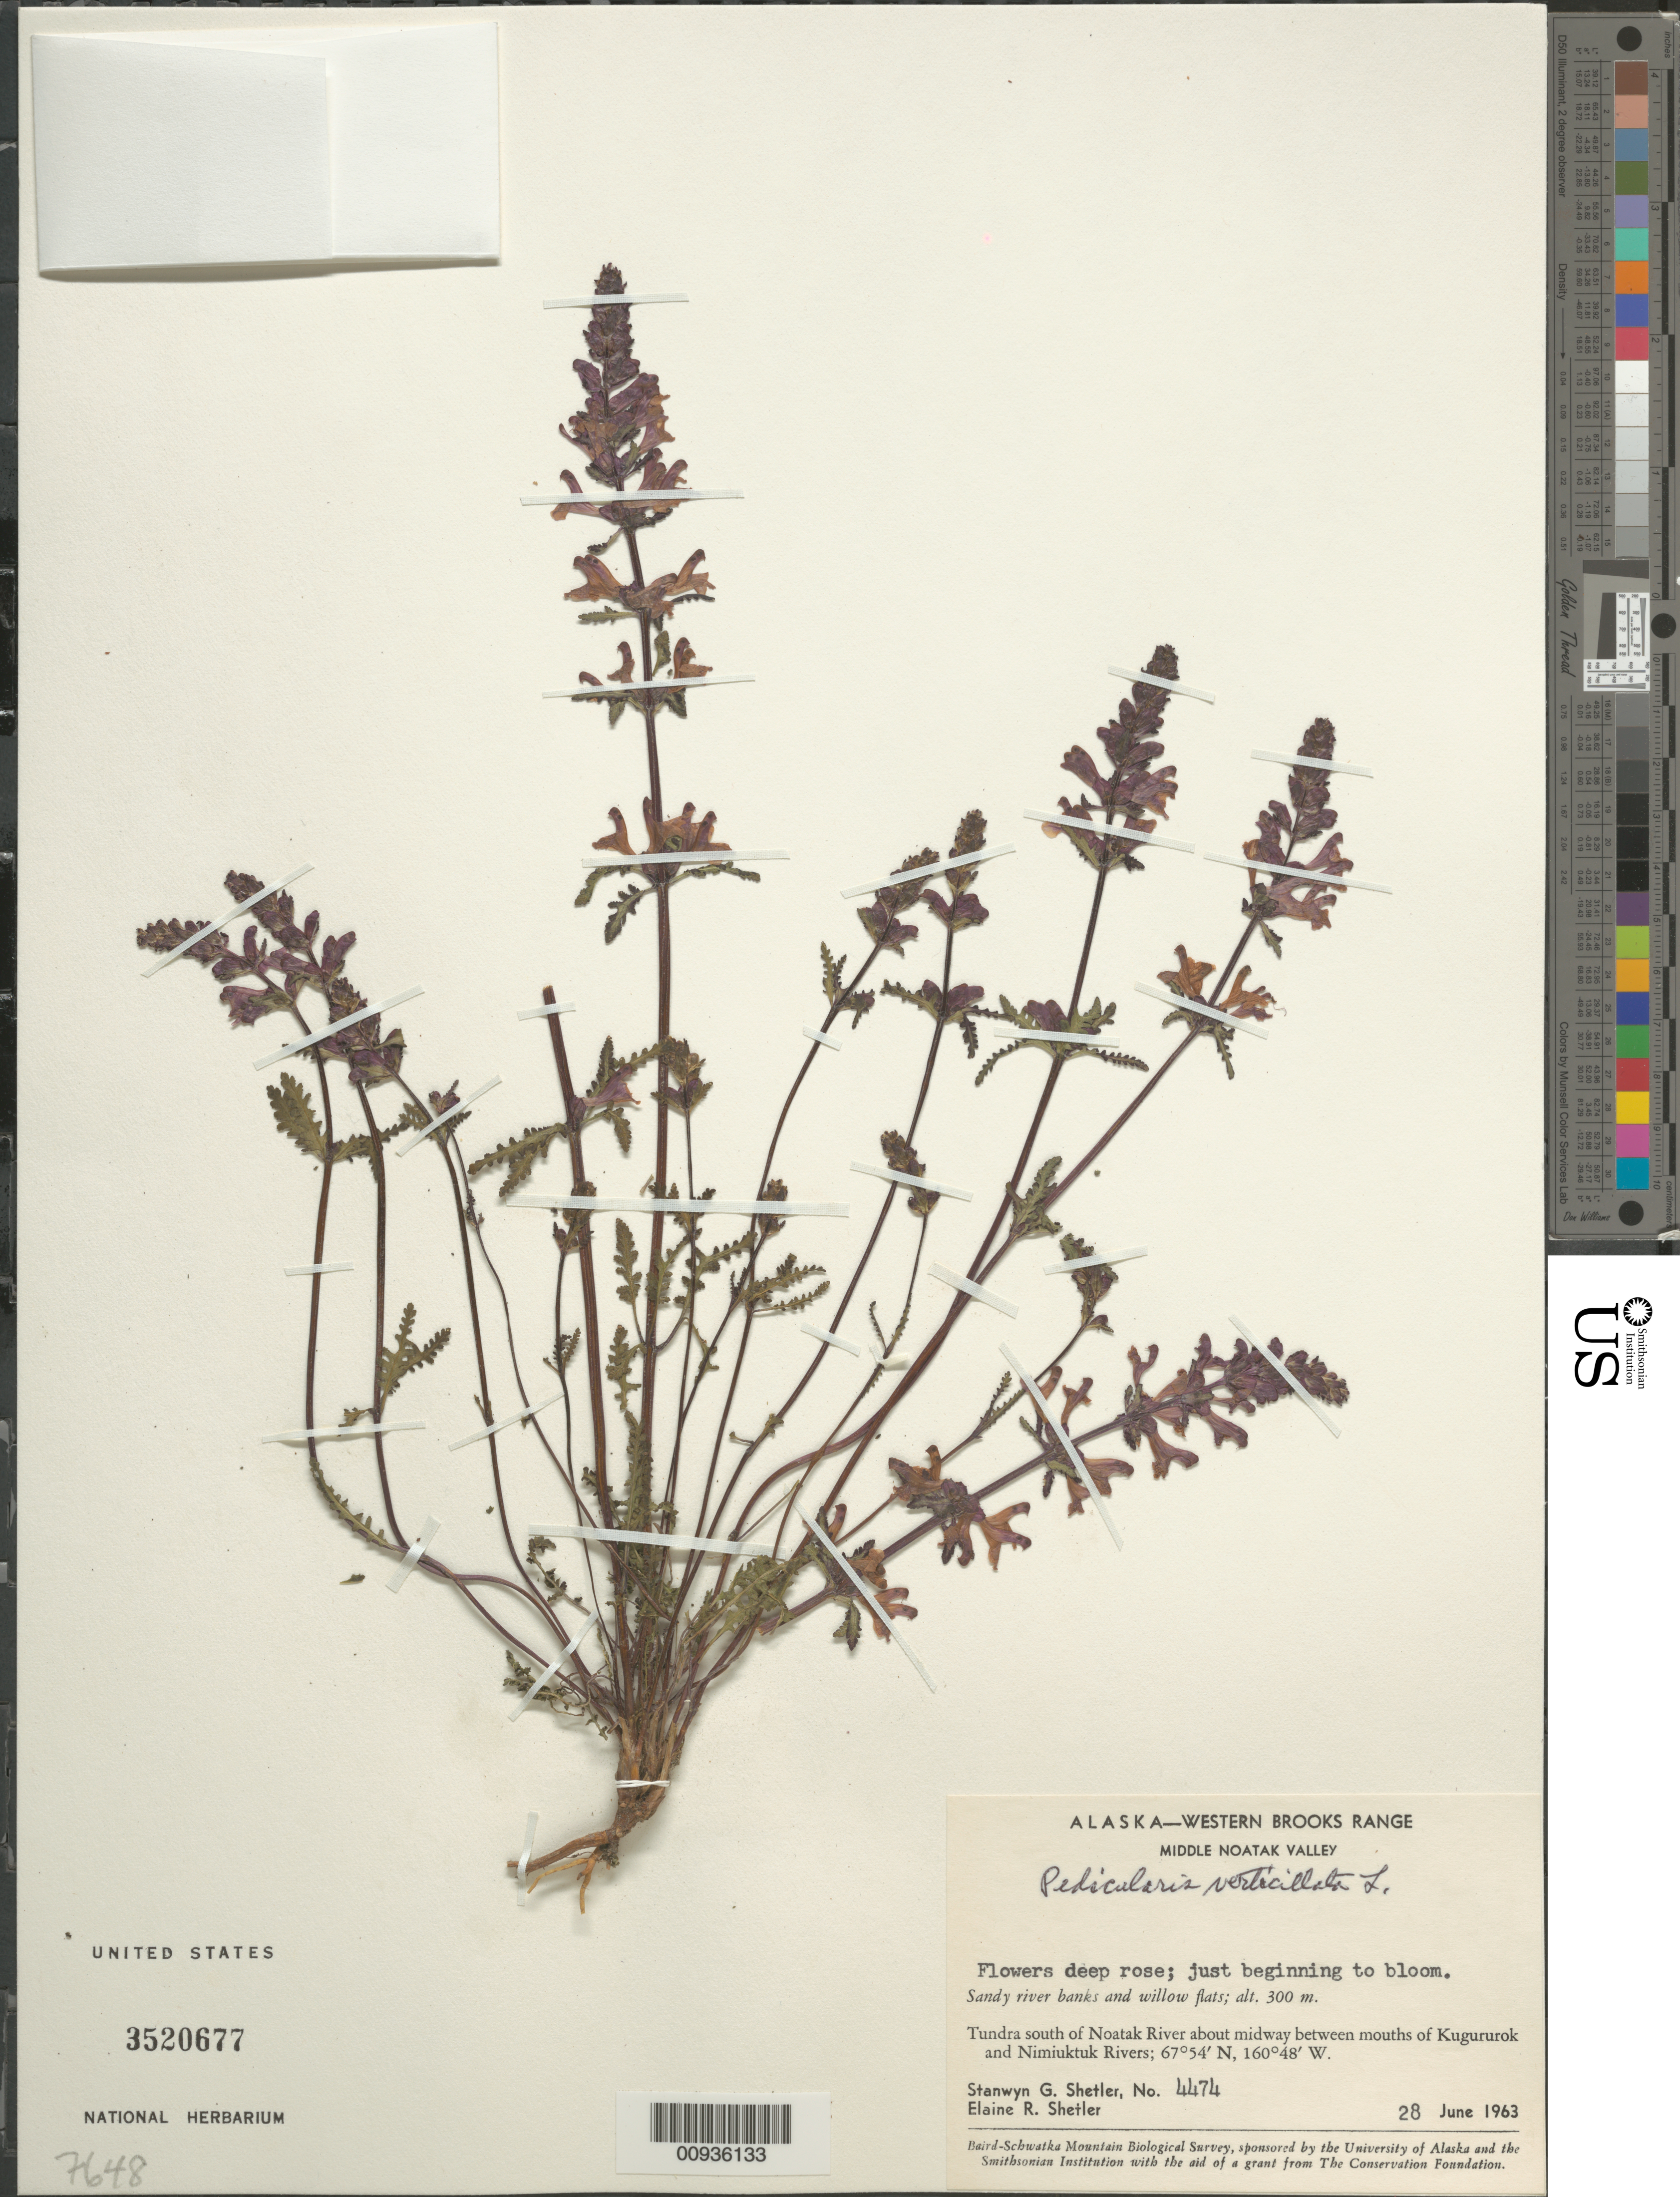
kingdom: Plantae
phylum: Tracheophyta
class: Magnoliopsida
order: Lamiales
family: Orobanchaceae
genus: Pedicularis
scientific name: Pedicularis verticillata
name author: L.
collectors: S. Shetler & E. R. Shetler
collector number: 4474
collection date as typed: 28 Jun 1963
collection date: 1963-06-28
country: United States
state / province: Alaska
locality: S of Noatak River about midway between mouths of Kugururok and Nimiuktuk Rivers. Western Brooks Range, Middle Noatak Valley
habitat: Tundra. Sandy river banks and willow flats.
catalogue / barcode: US 3520677